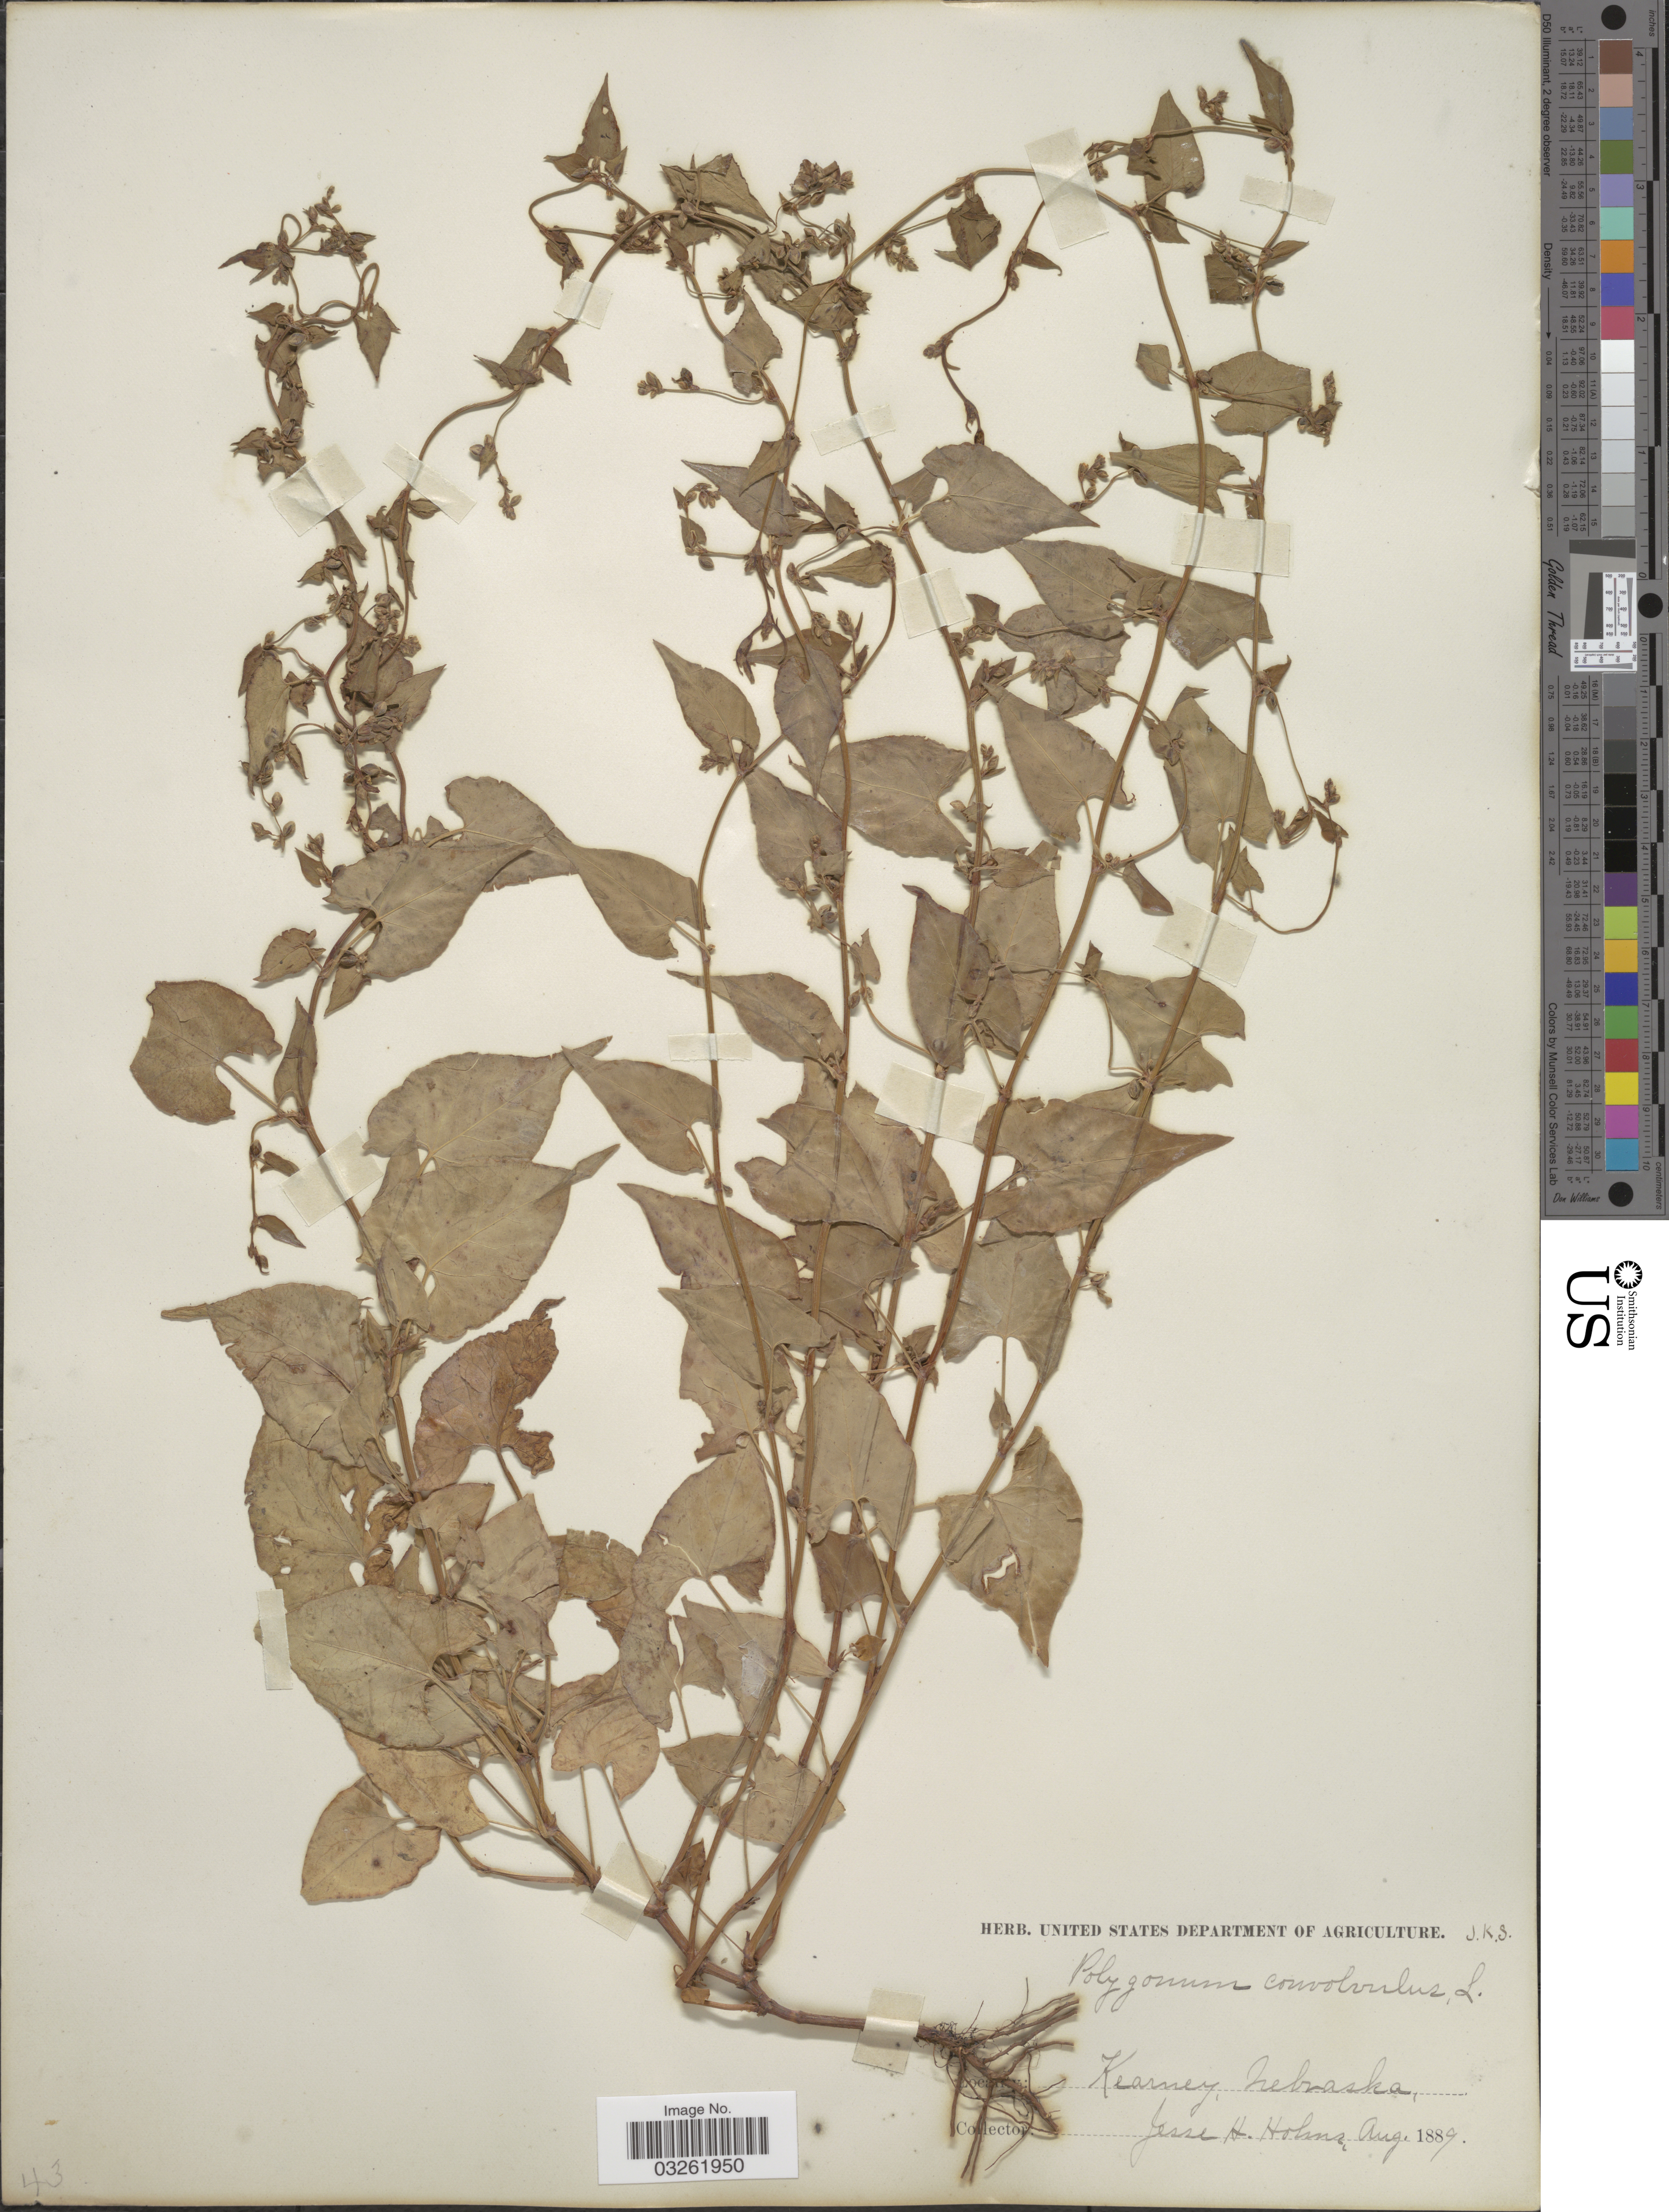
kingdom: Plantae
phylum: Tracheophyta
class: Magnoliopsida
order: Caryophyllales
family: Polygonaceae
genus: Fallopia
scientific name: Fallopia convolvulus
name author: (L.) Á. Löve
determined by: Strong, M. T., (US), Smithsonian Institution - National Museum of Natural History (UNITED STATES)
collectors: J. Holmes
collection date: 1889-08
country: United States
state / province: Nebraska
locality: Kearney.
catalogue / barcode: US 103065